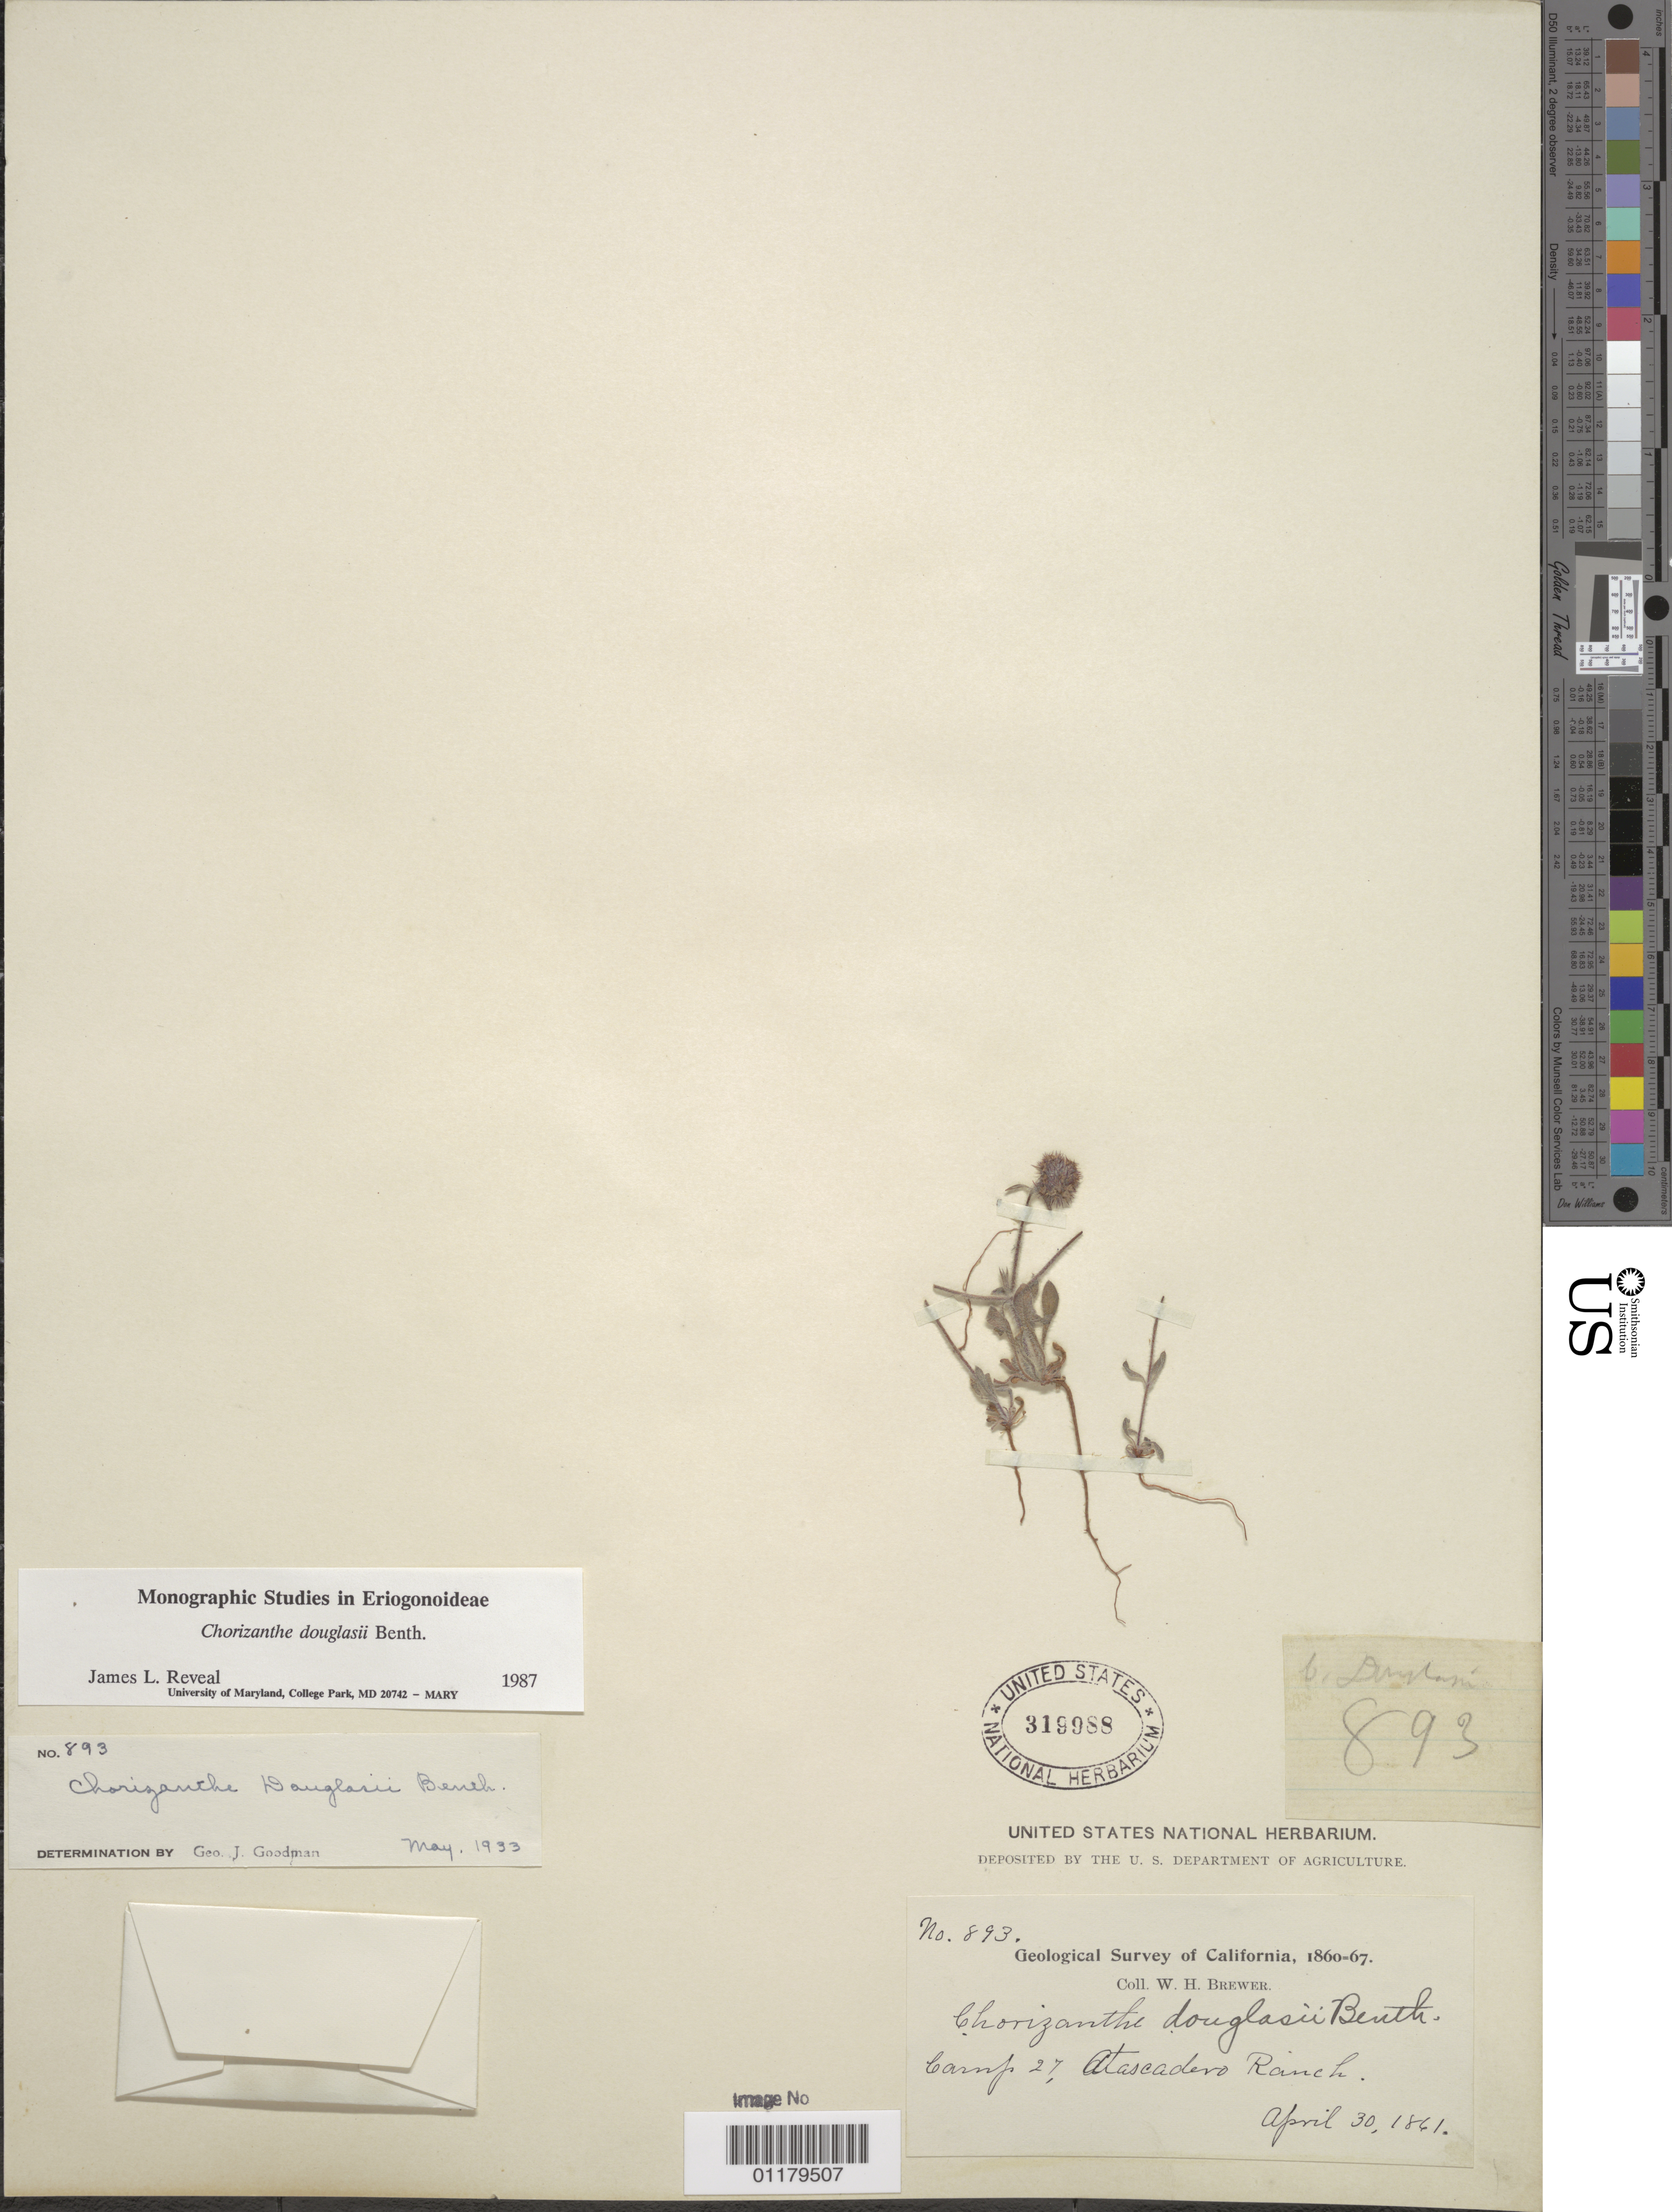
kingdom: Plantae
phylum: Tracheophyta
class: Magnoliopsida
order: Caryophyllales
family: Polygonaceae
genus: Chorizanthe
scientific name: Chorizanthe douglasii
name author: Benth.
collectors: W. H. Brewer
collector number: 893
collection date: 1861-04-30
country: United States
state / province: California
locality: Camp 27, Atascadero Ranch.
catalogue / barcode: US 319988